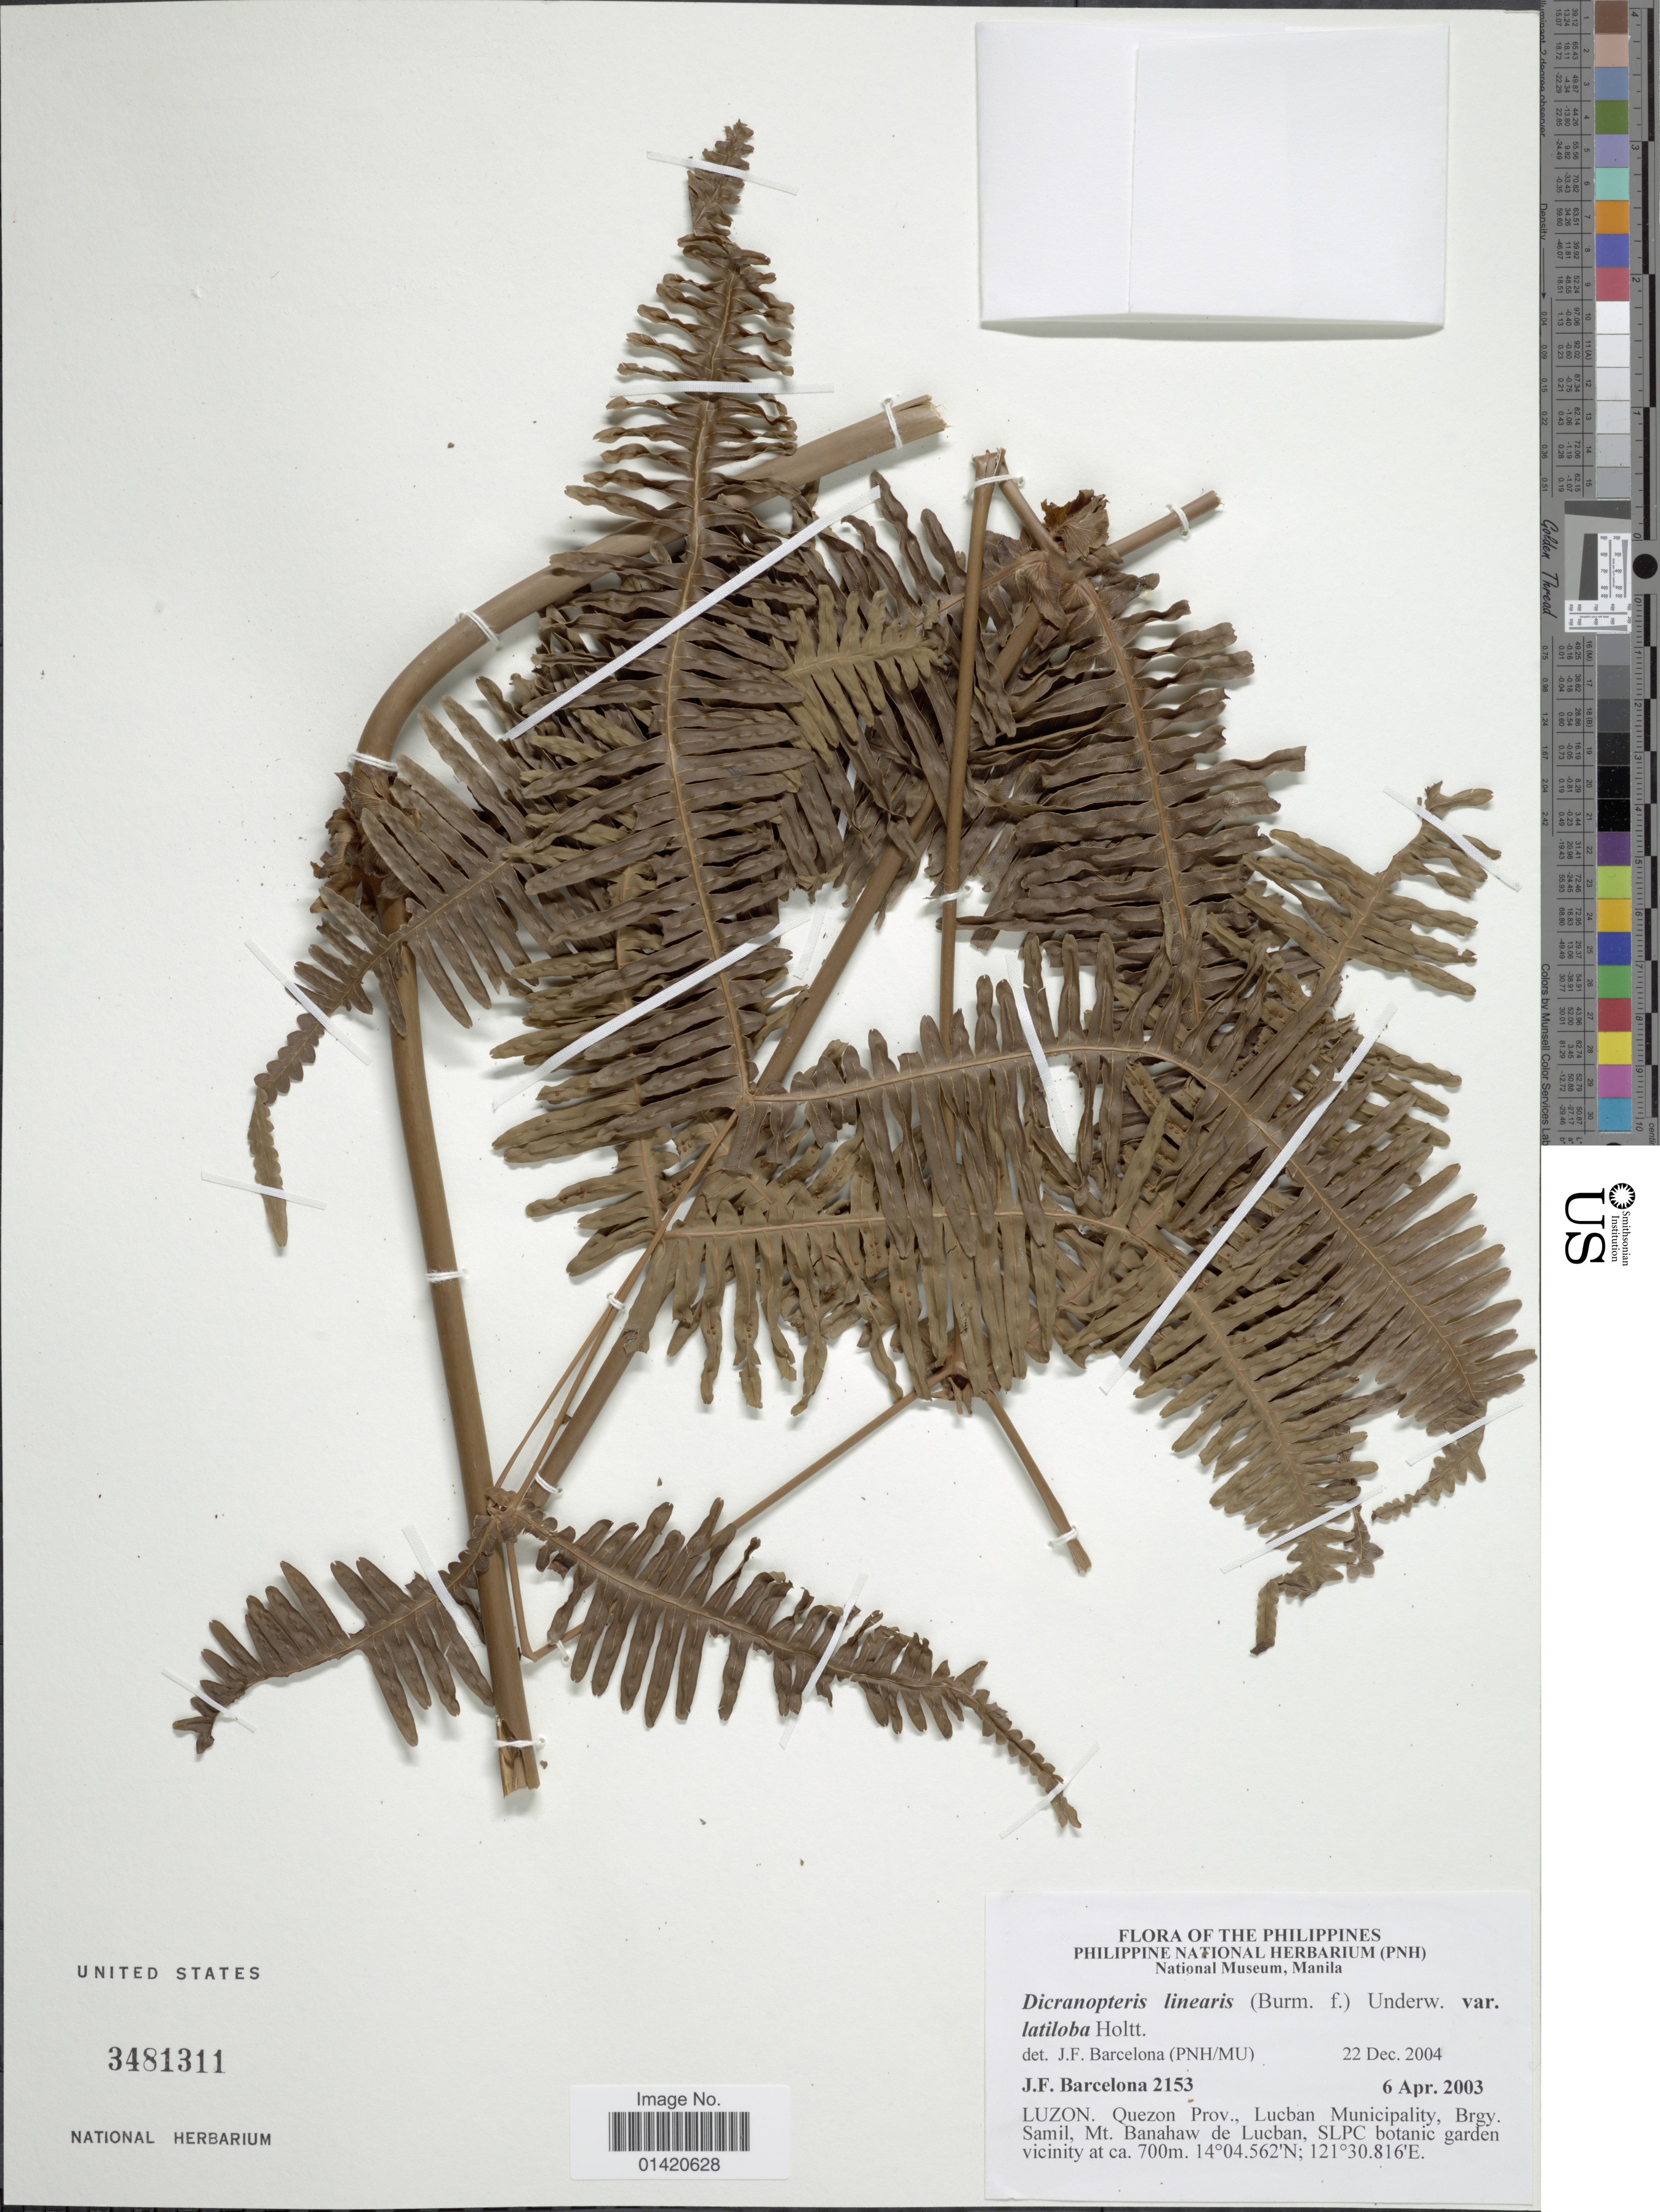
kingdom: Plantae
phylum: Tracheophyta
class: Polypodiopsida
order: Gleicheniales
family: Gleicheniaceae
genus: Dicranopteris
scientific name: Dicranopteris linearis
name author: (Burm. f.) Underw.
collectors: J. F. Barcelona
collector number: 2153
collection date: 2003-04-06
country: Philippines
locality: Luzon. Quezon Prov., Lucban Municipality, Brgy. Samil, Mt Banahaw de Lucban, SLPC botanic garden vicinity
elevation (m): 700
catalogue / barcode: US 3481311